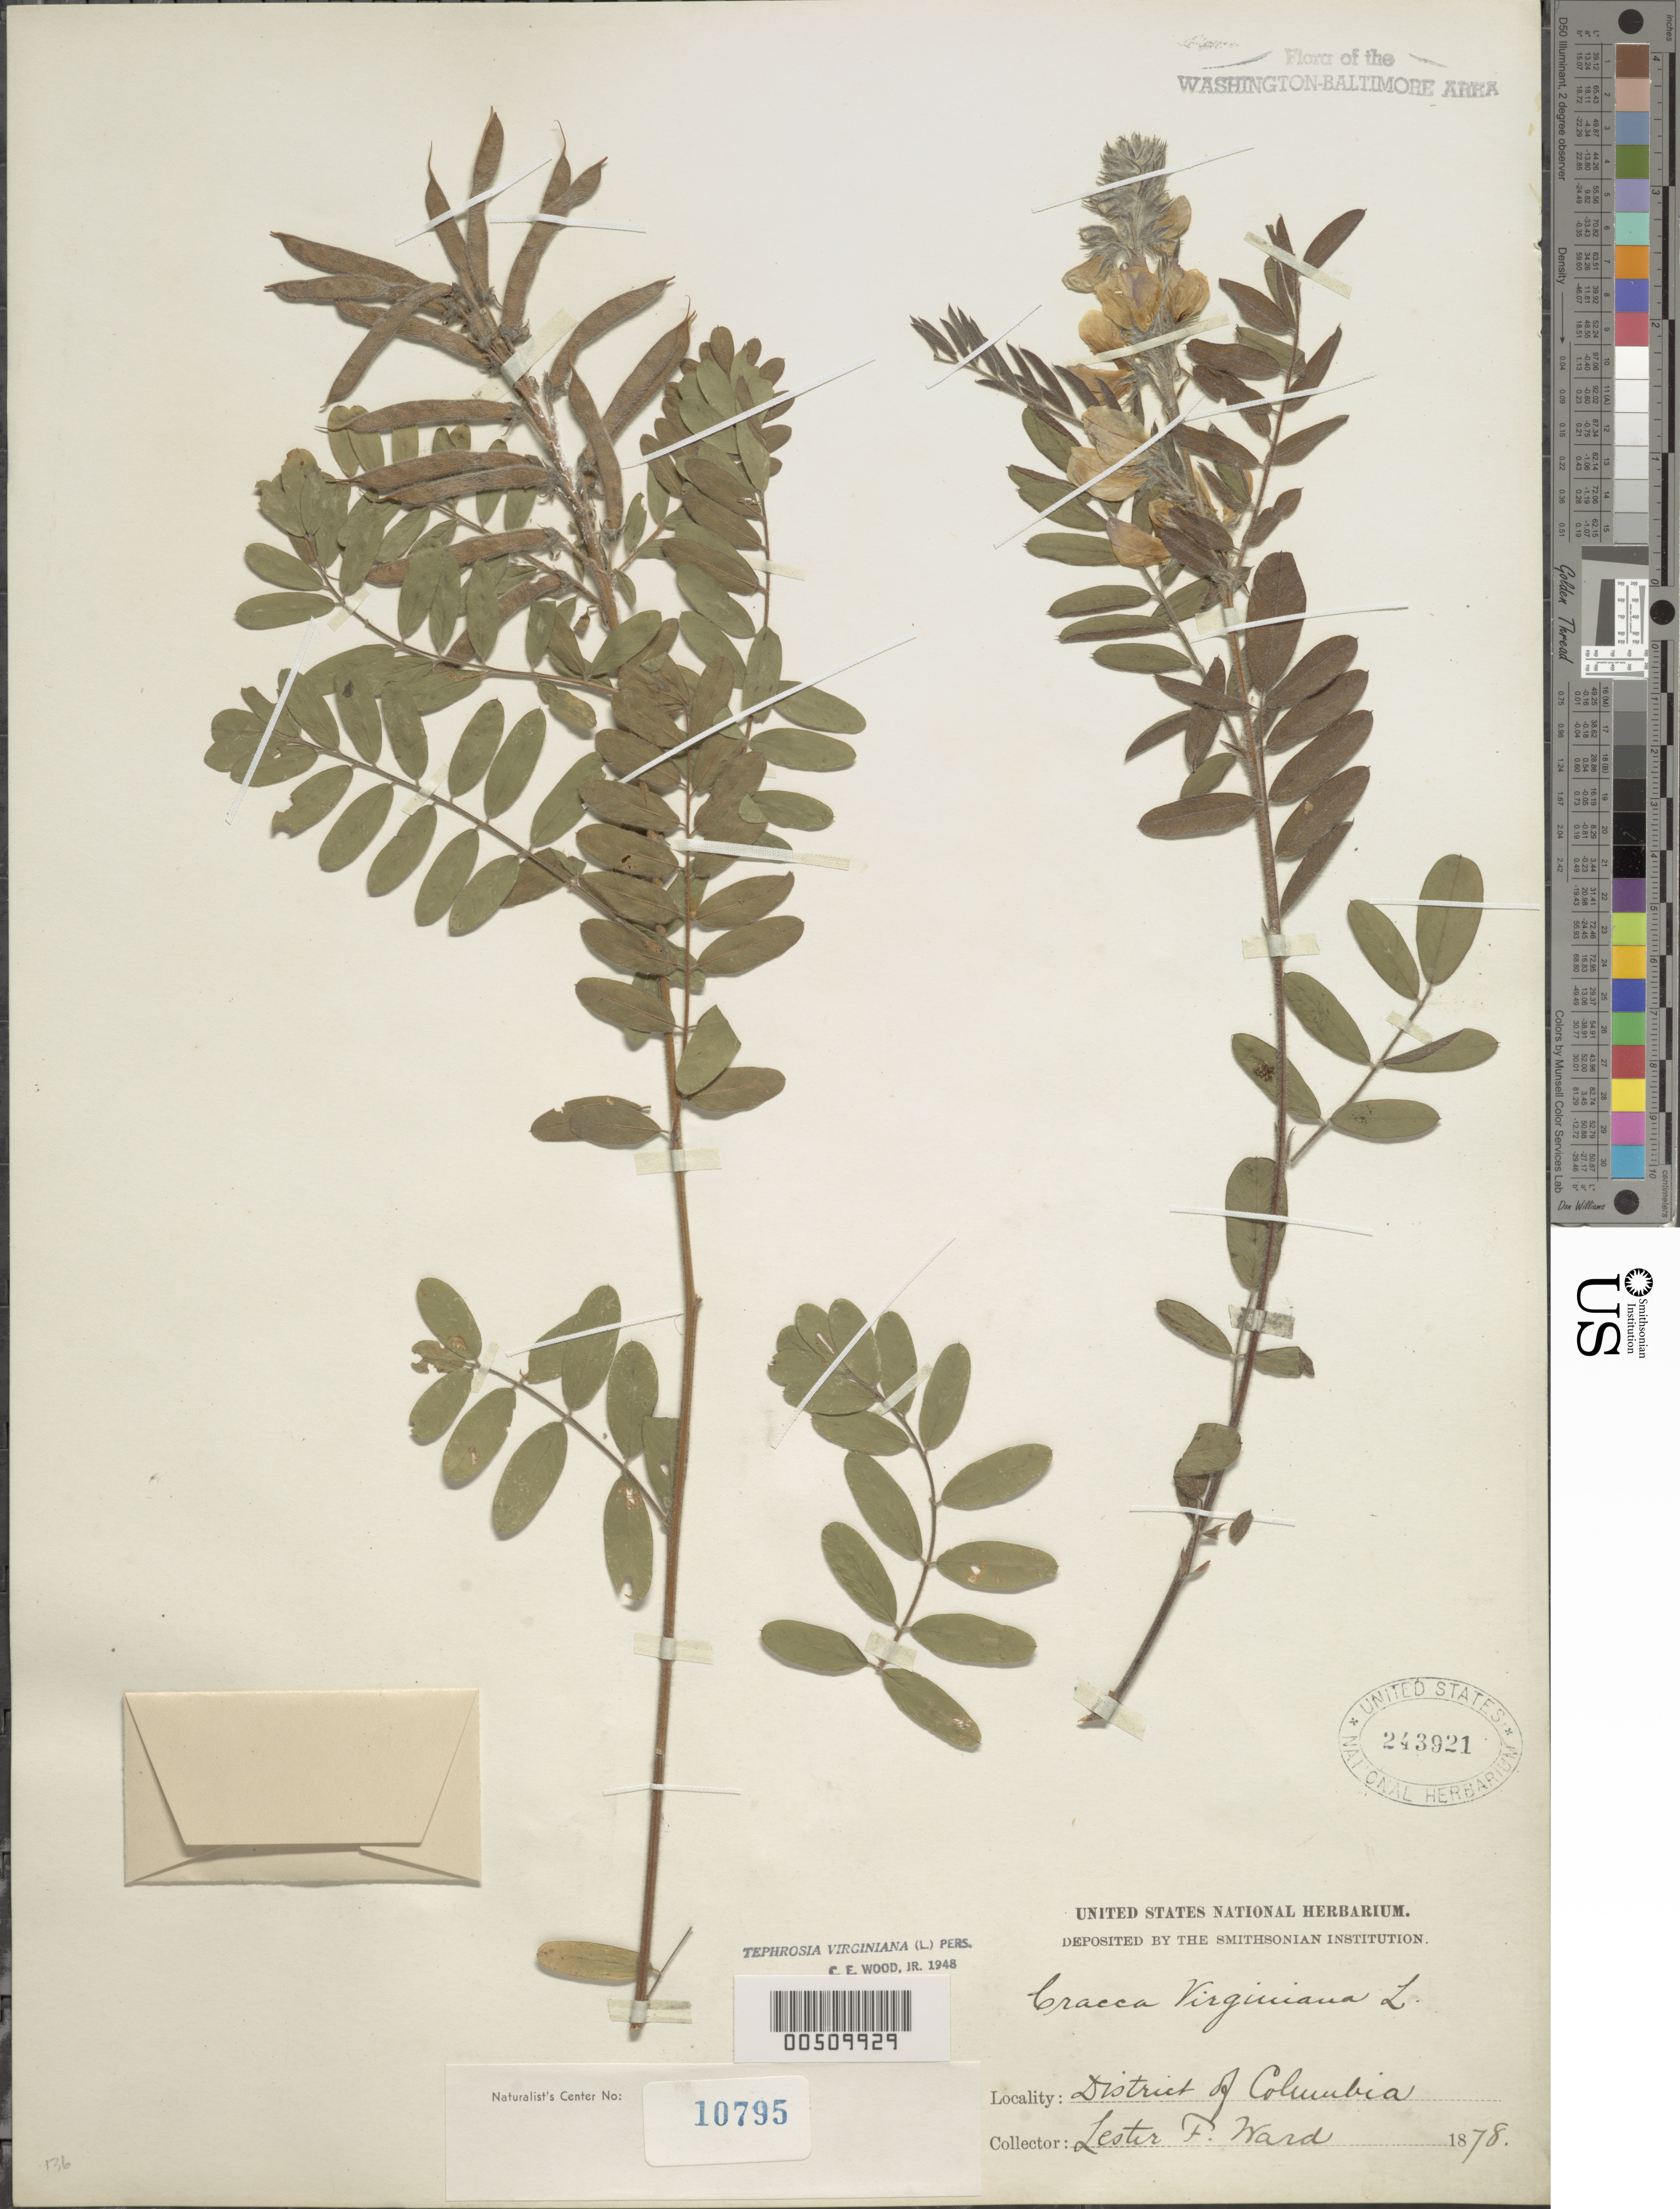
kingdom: Plantae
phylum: Tracheophyta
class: Magnoliopsida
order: Fabales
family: Fabaceae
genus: Tephrosia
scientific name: Tephrosia virginiana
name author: (L.) Pers.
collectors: L. F. Ward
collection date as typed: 1878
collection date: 1878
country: United States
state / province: District of Columbia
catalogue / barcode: US 243921